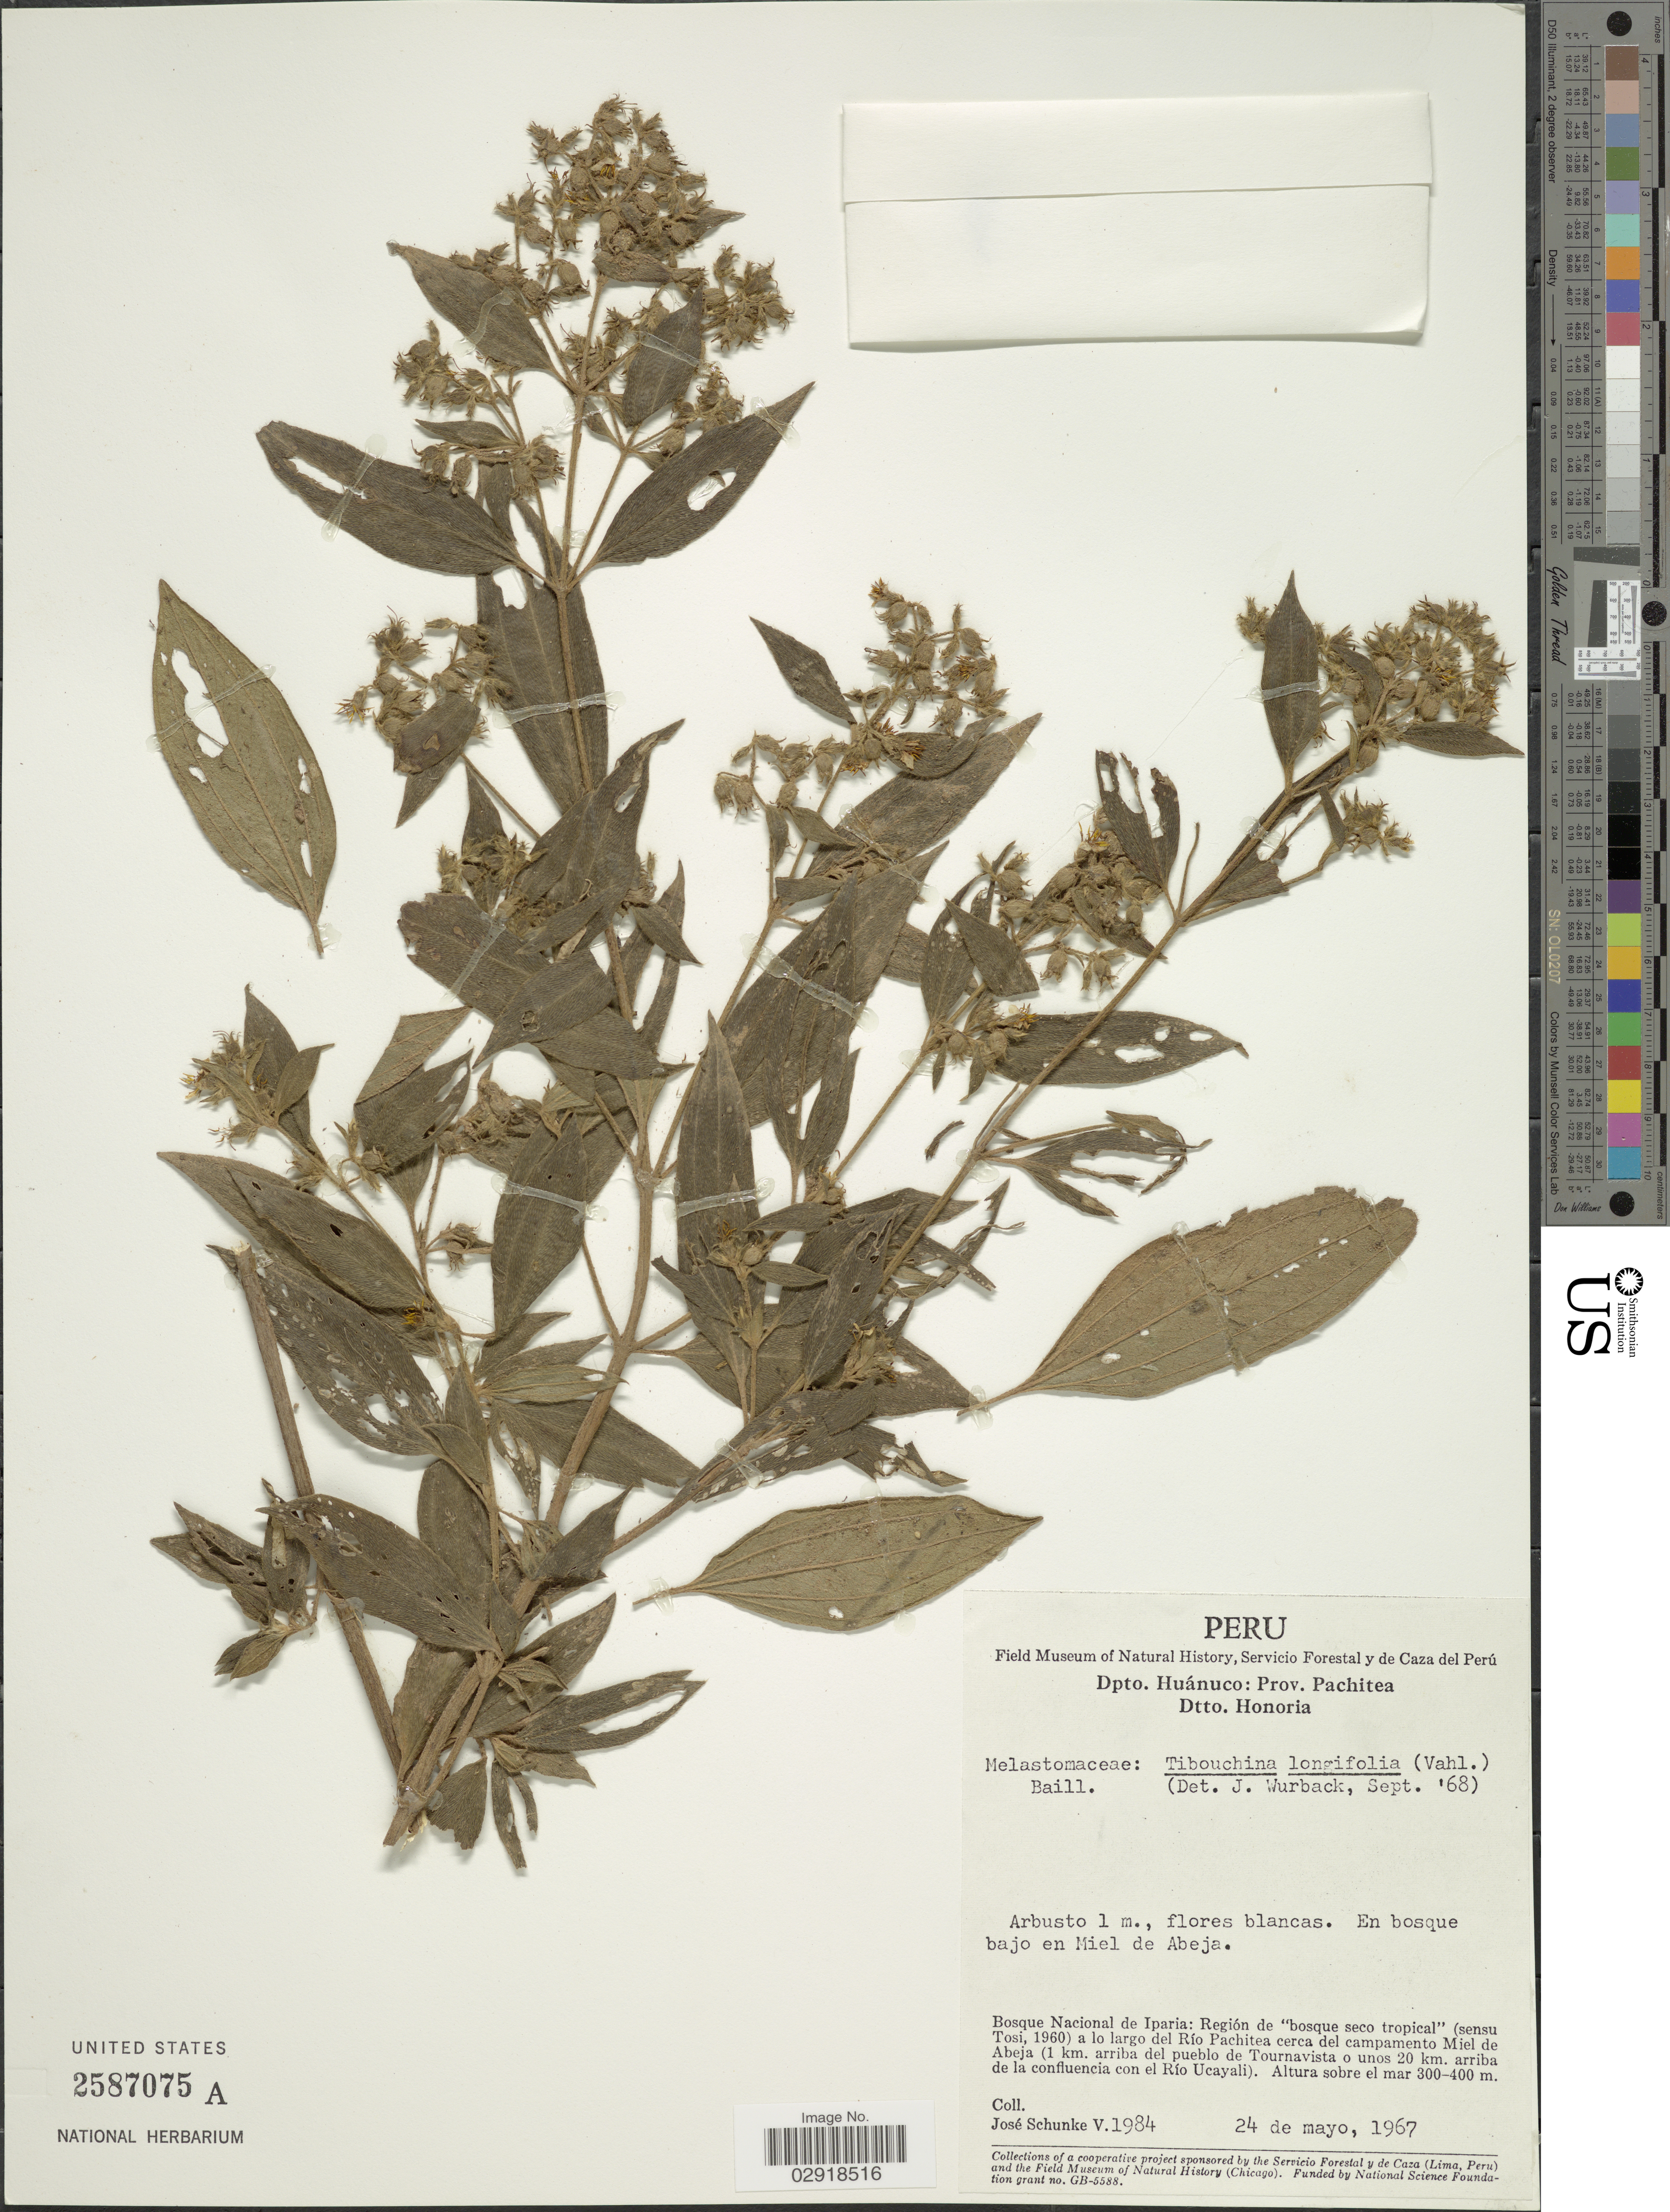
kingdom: Plantae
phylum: Tracheophyta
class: Magnoliopsida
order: Myrtales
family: Melastomataceae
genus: Chaetogastra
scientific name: Chaetogastra longifolia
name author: (Vahl) DC.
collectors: J. Schunke Vigo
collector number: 1984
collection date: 1967-05-24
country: Peru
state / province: Huánuco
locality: Dpto. Huánuco: Prov. Pachitea, Dtto. Honoria. En bosque en Miel de Abeja. Bosque Nacional de Iparia: Región de "bosque seco tropical" (sensu Tosi, 1960) a lo largo del Río Pachitea cerca del campamento Miel de Abeja (1 km. arriba del pueblo de Tournavista o unos 20 km. arriba de la confluencia con el Río Ucayali).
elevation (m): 300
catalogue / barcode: US 2587075A